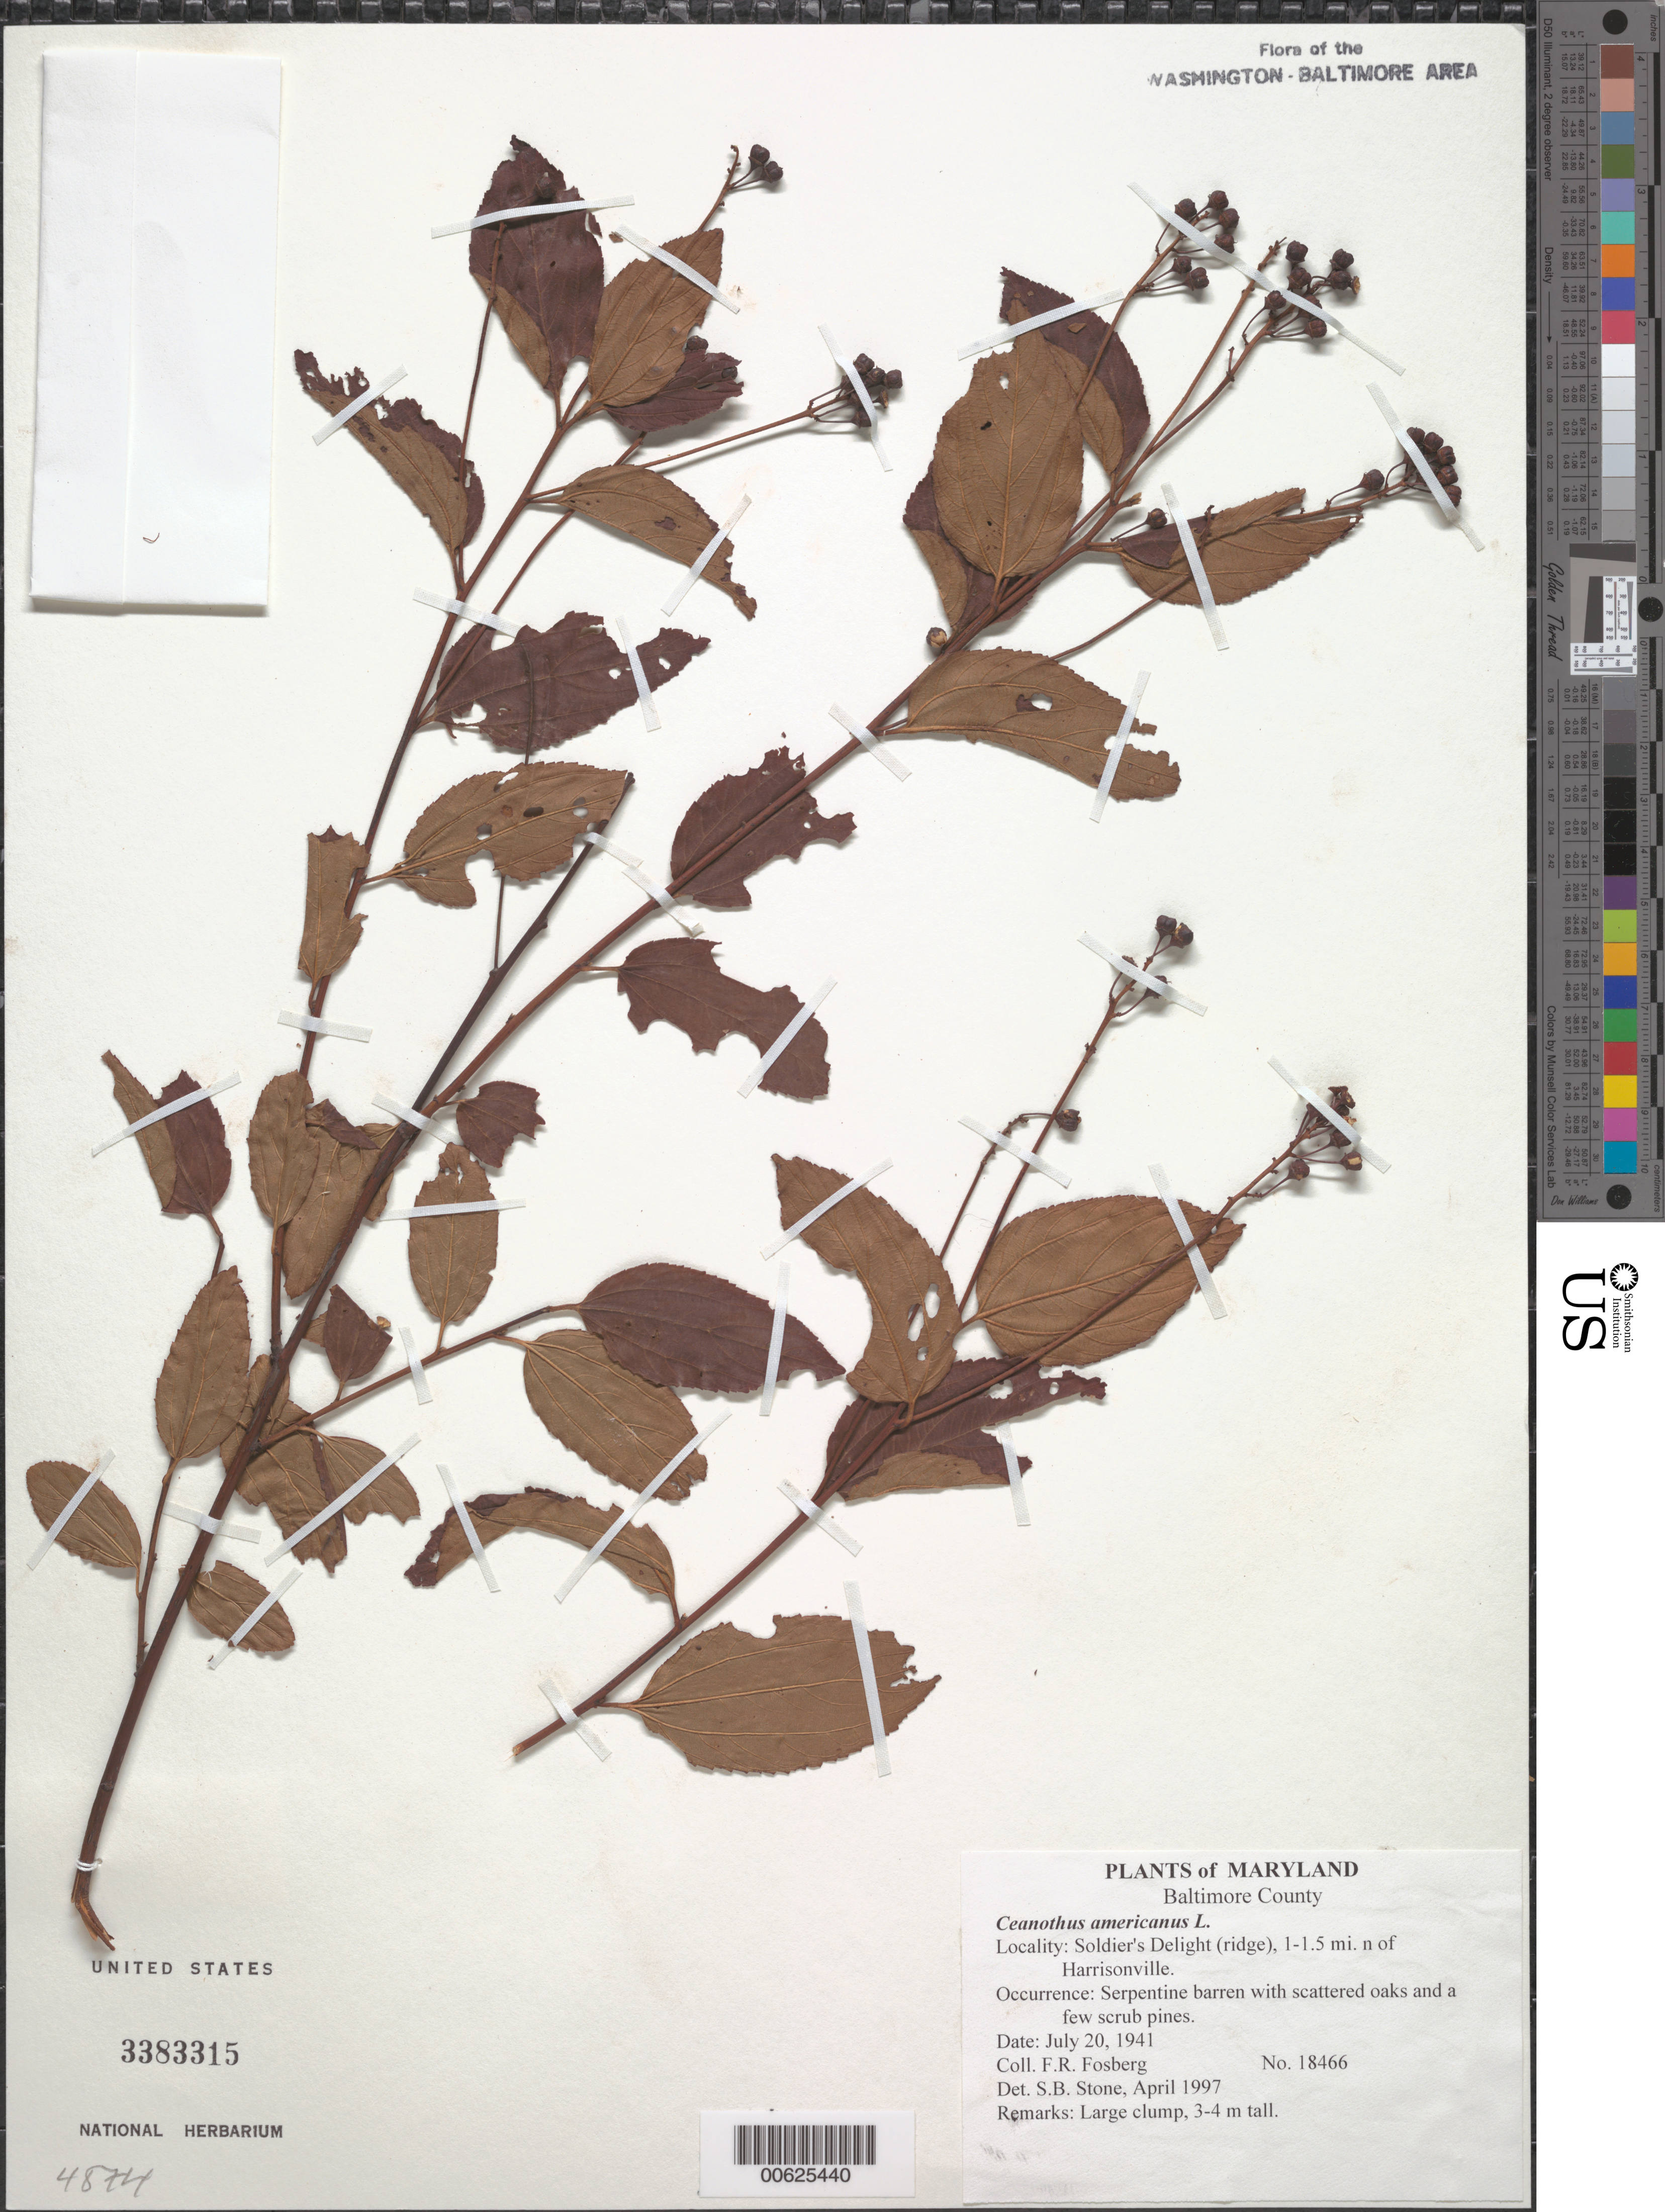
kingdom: Plantae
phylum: Tracheophyta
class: Magnoliopsida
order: Rosales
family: Rhamnaceae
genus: Ceanothus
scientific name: Ceanothus americanus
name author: L.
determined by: Stone, S. B.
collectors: F. R. Fosberg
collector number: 18466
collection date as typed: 20 Jul 1941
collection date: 1941-07-20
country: United States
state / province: Maryland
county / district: Baltimore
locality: Soldier's Delight (ridge), 1-1.5 mi. n of Harrisonville.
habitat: Serpentine barren with scattered oaks and a few scrub pines.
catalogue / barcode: US 3383315